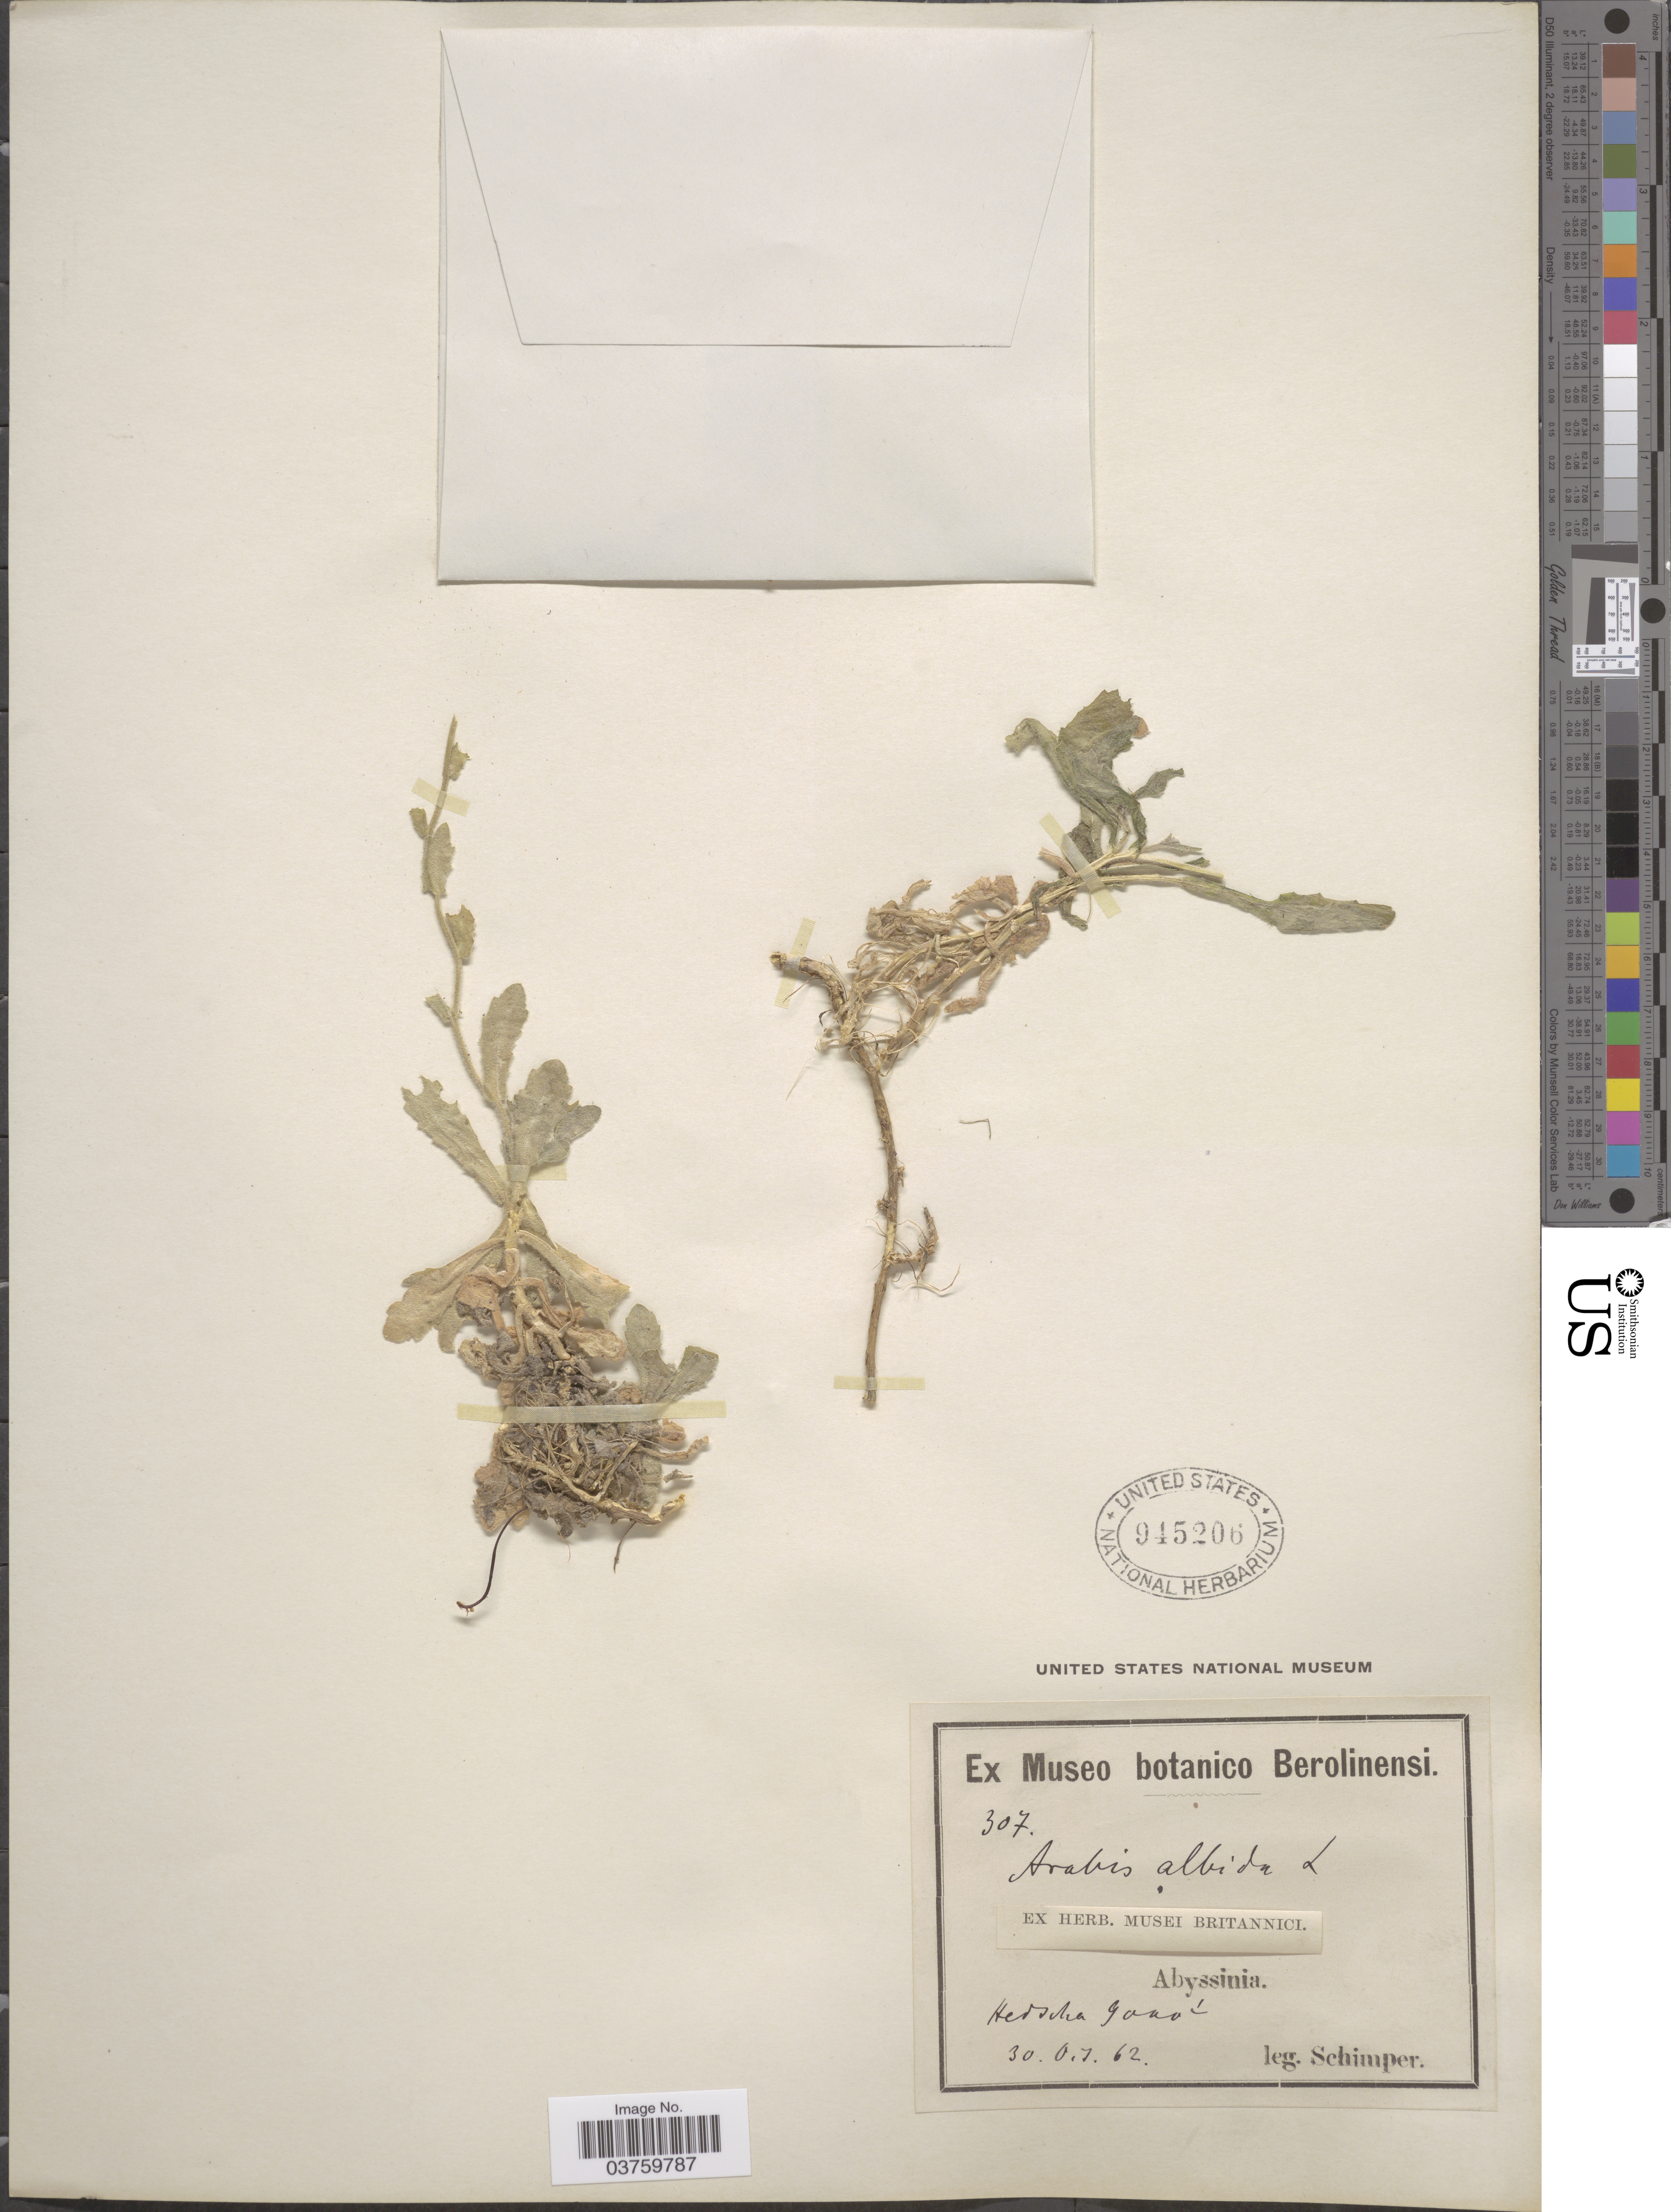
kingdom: Plantae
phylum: Tracheophyta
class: Magnoliopsida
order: Brassicales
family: Brassicaceae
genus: Arabis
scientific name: Arabis albida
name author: Steven ex Fisch.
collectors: -. Schimper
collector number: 307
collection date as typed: Transcribed d/m/y: 30/7/62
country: Ethiopia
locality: Abyssinia. Hedscha.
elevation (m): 2743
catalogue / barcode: US 945206